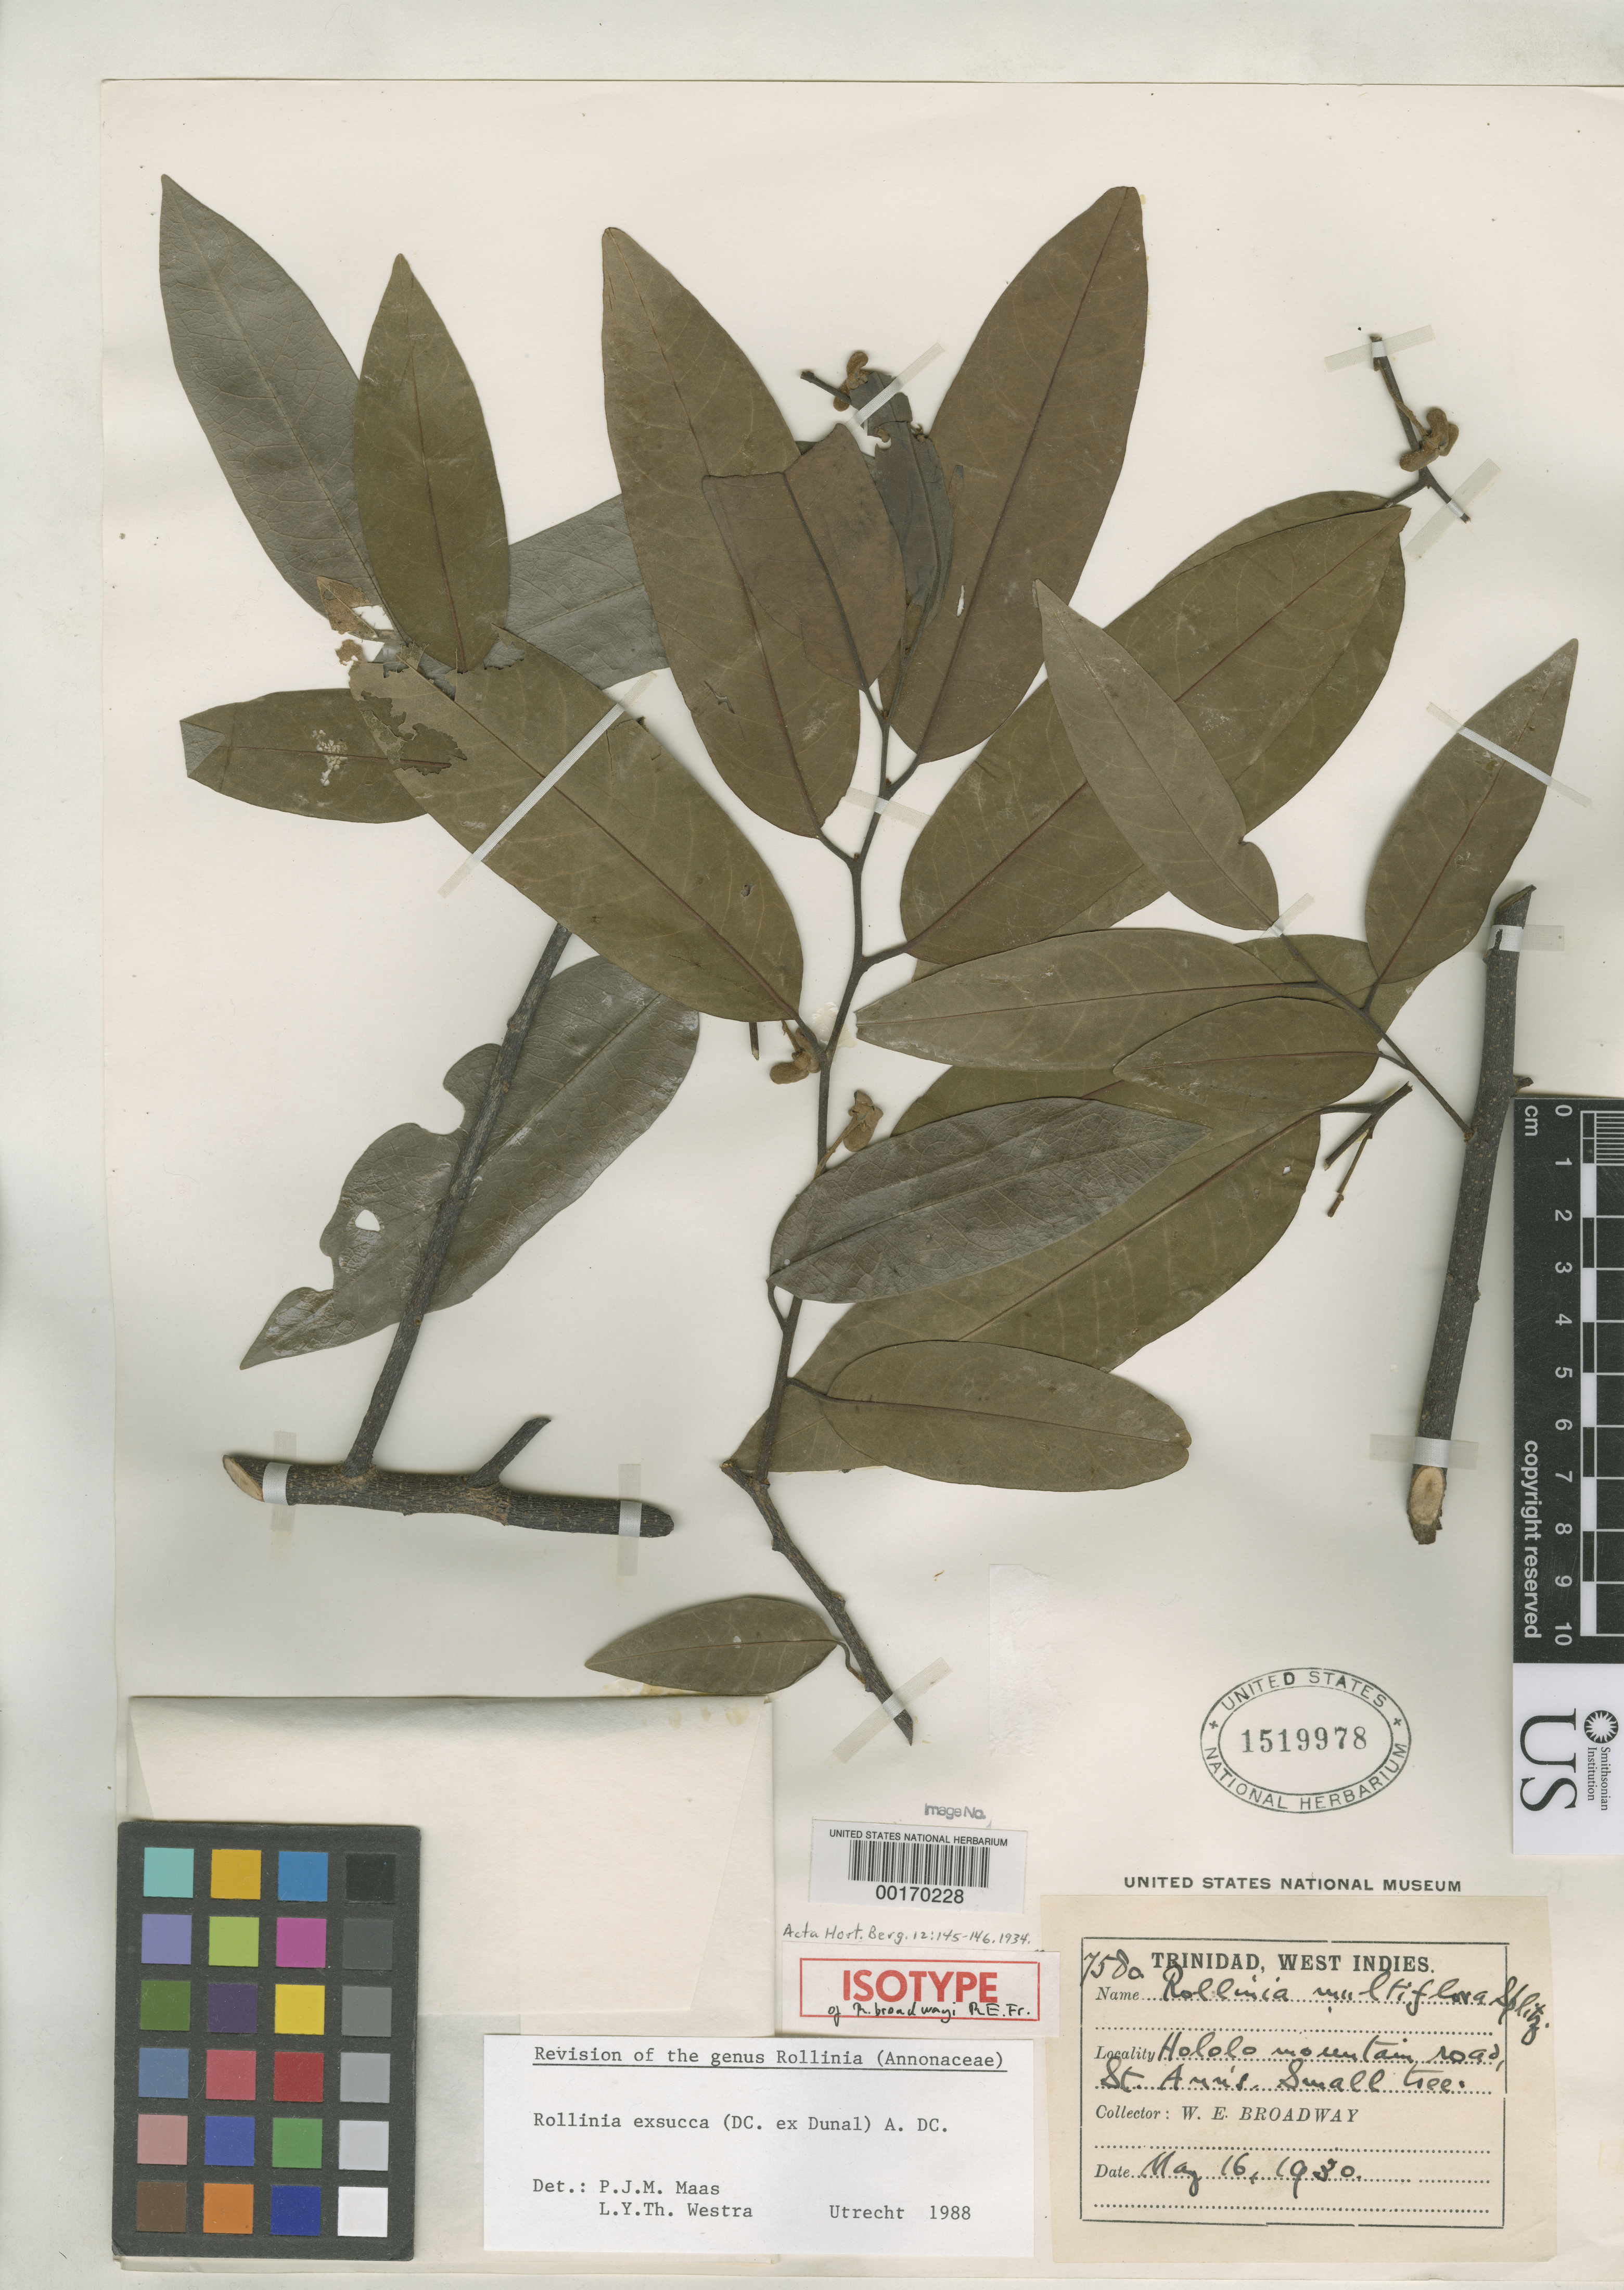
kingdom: Plantae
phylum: Tracheophyta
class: Magnoliopsida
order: Magnoliales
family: Annonaceae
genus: Rollinia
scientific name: Rollinia broadwayi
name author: R.E. Fr.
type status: Isotype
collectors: W. E. Broadway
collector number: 7580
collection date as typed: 16 May 1930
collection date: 1930-05-16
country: Trinidad and Tobago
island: Trinidad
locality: Hololo Mountain road, St. Ann's.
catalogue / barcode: US 1519978